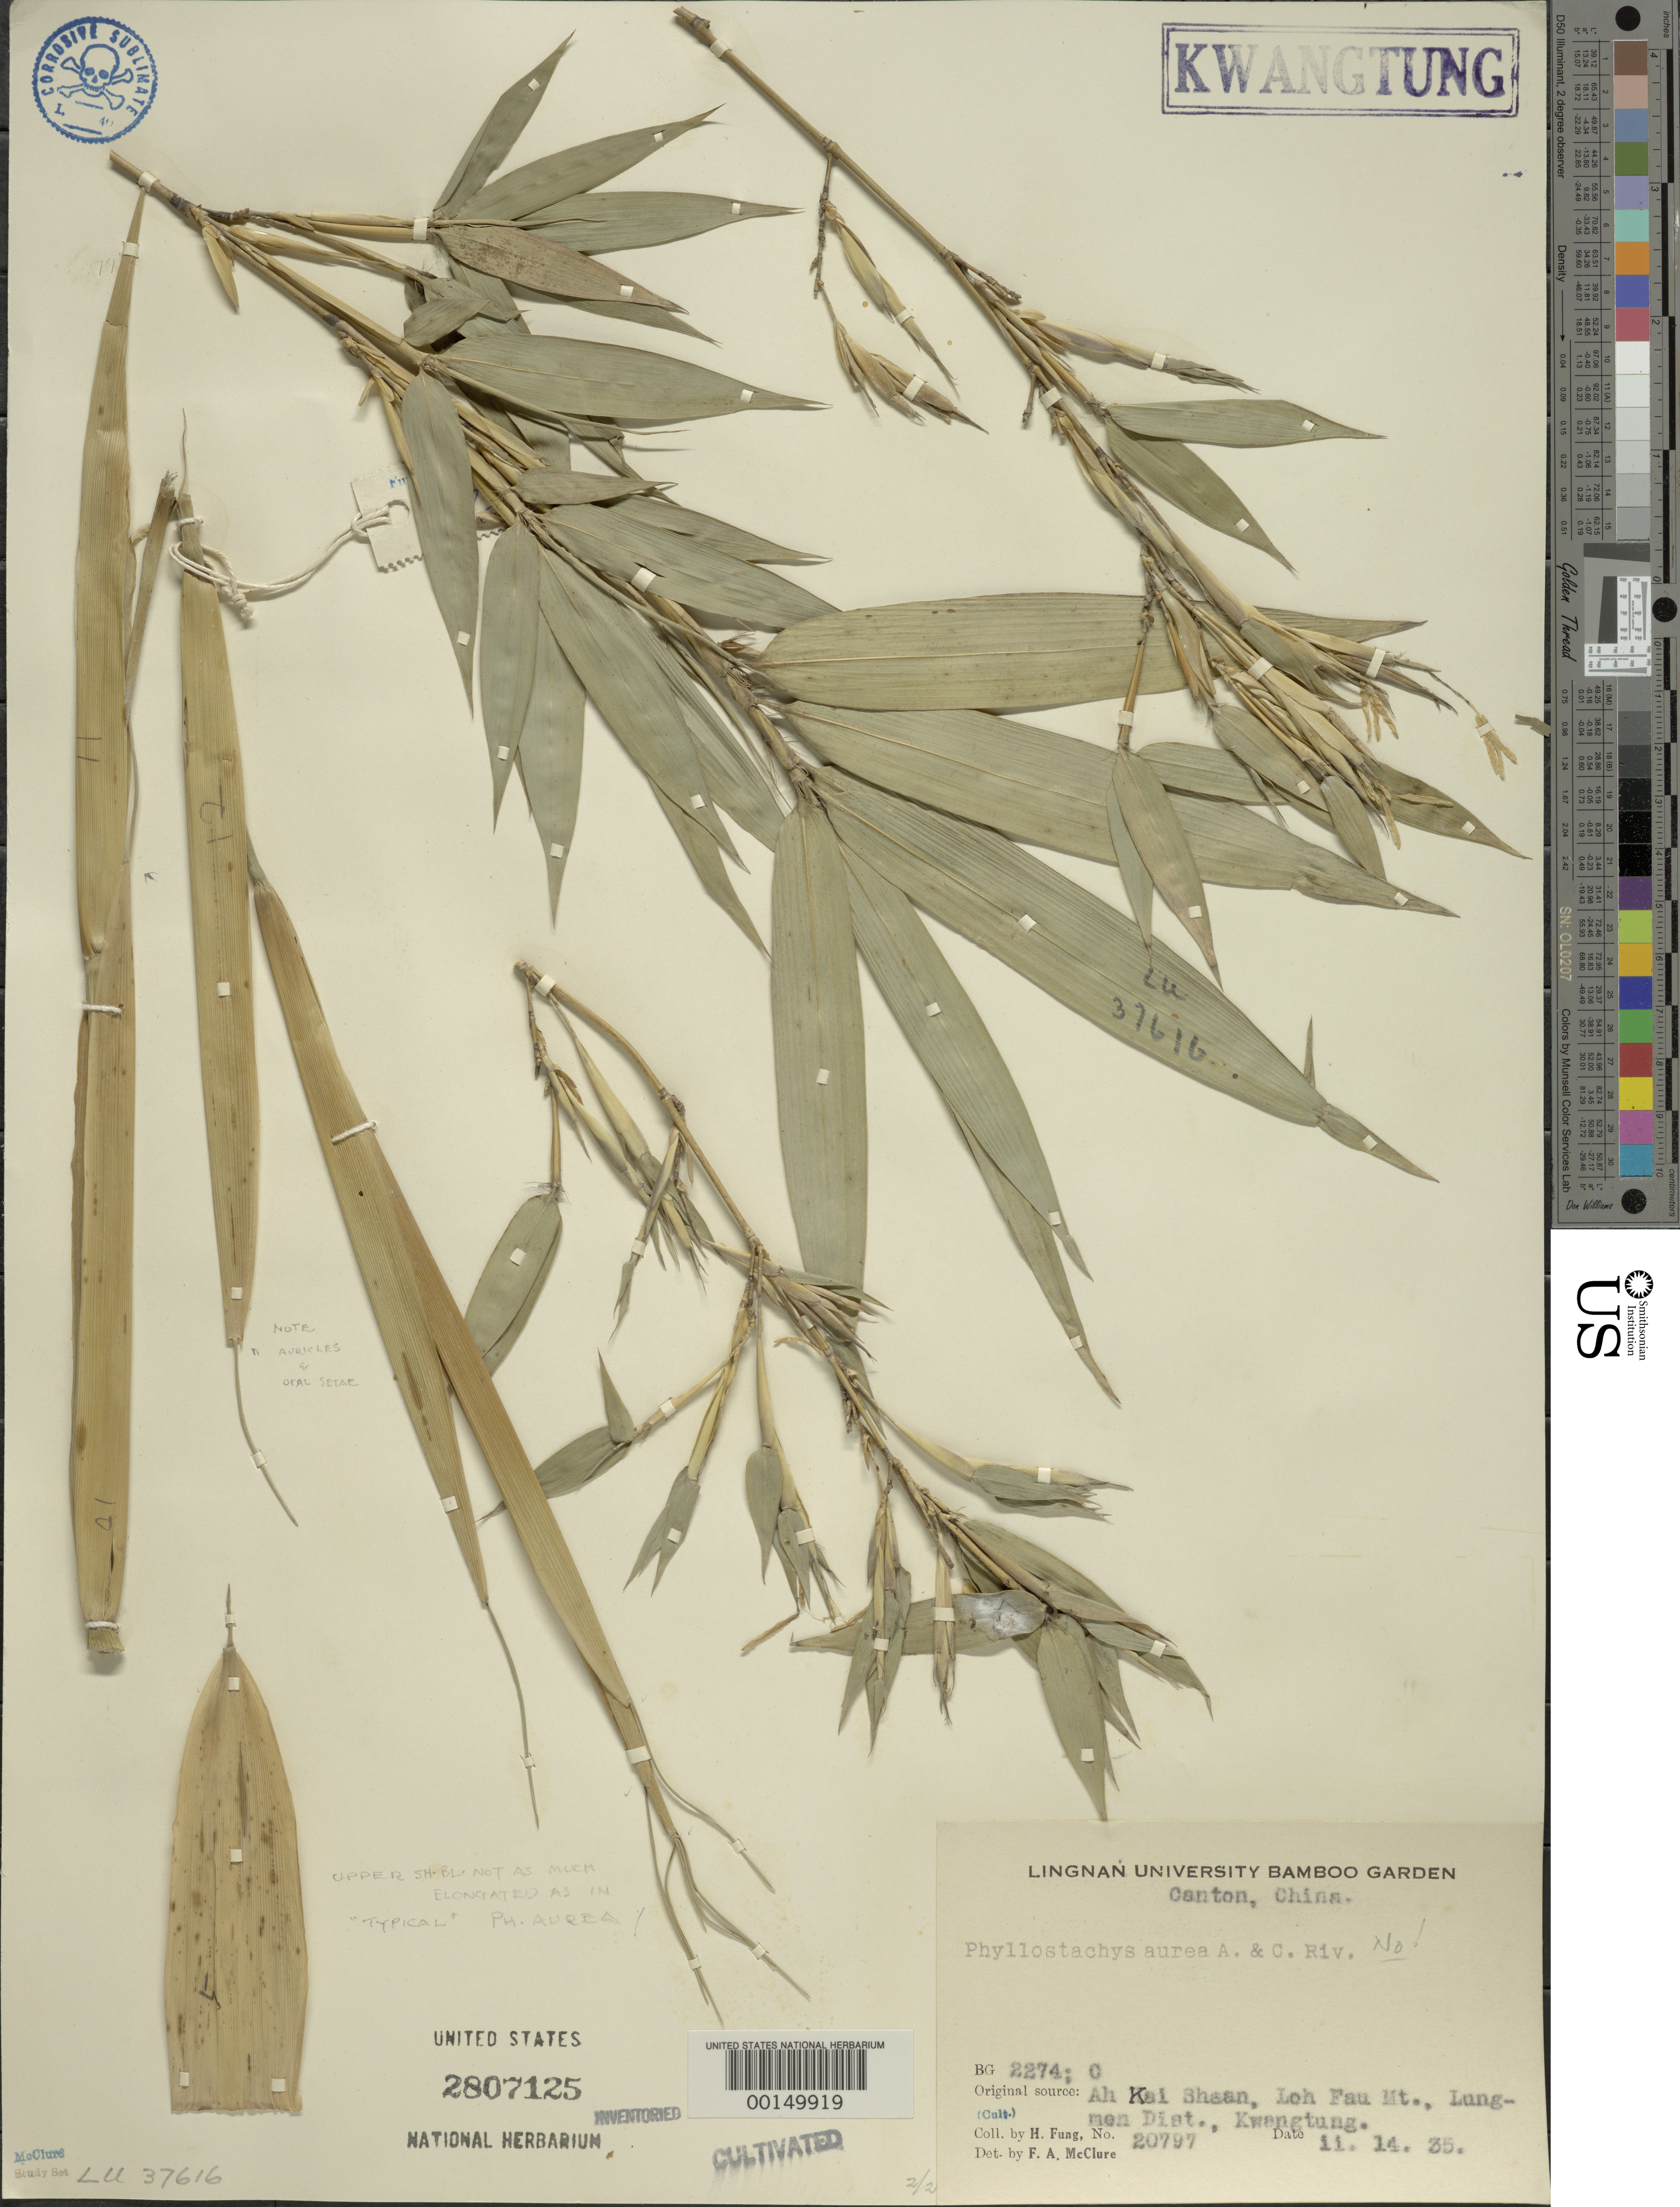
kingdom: Plantae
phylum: Tracheophyta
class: Liliopsida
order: Poales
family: Poaceae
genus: Phyllostachys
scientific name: Phyllostachys aurea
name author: Rivière & C. Rivière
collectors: H. L. Fung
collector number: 20797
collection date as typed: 14 Feb 1935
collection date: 1935-02-14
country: China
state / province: Guangdong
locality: Lung-men, loh fau mt.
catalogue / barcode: US 2807125